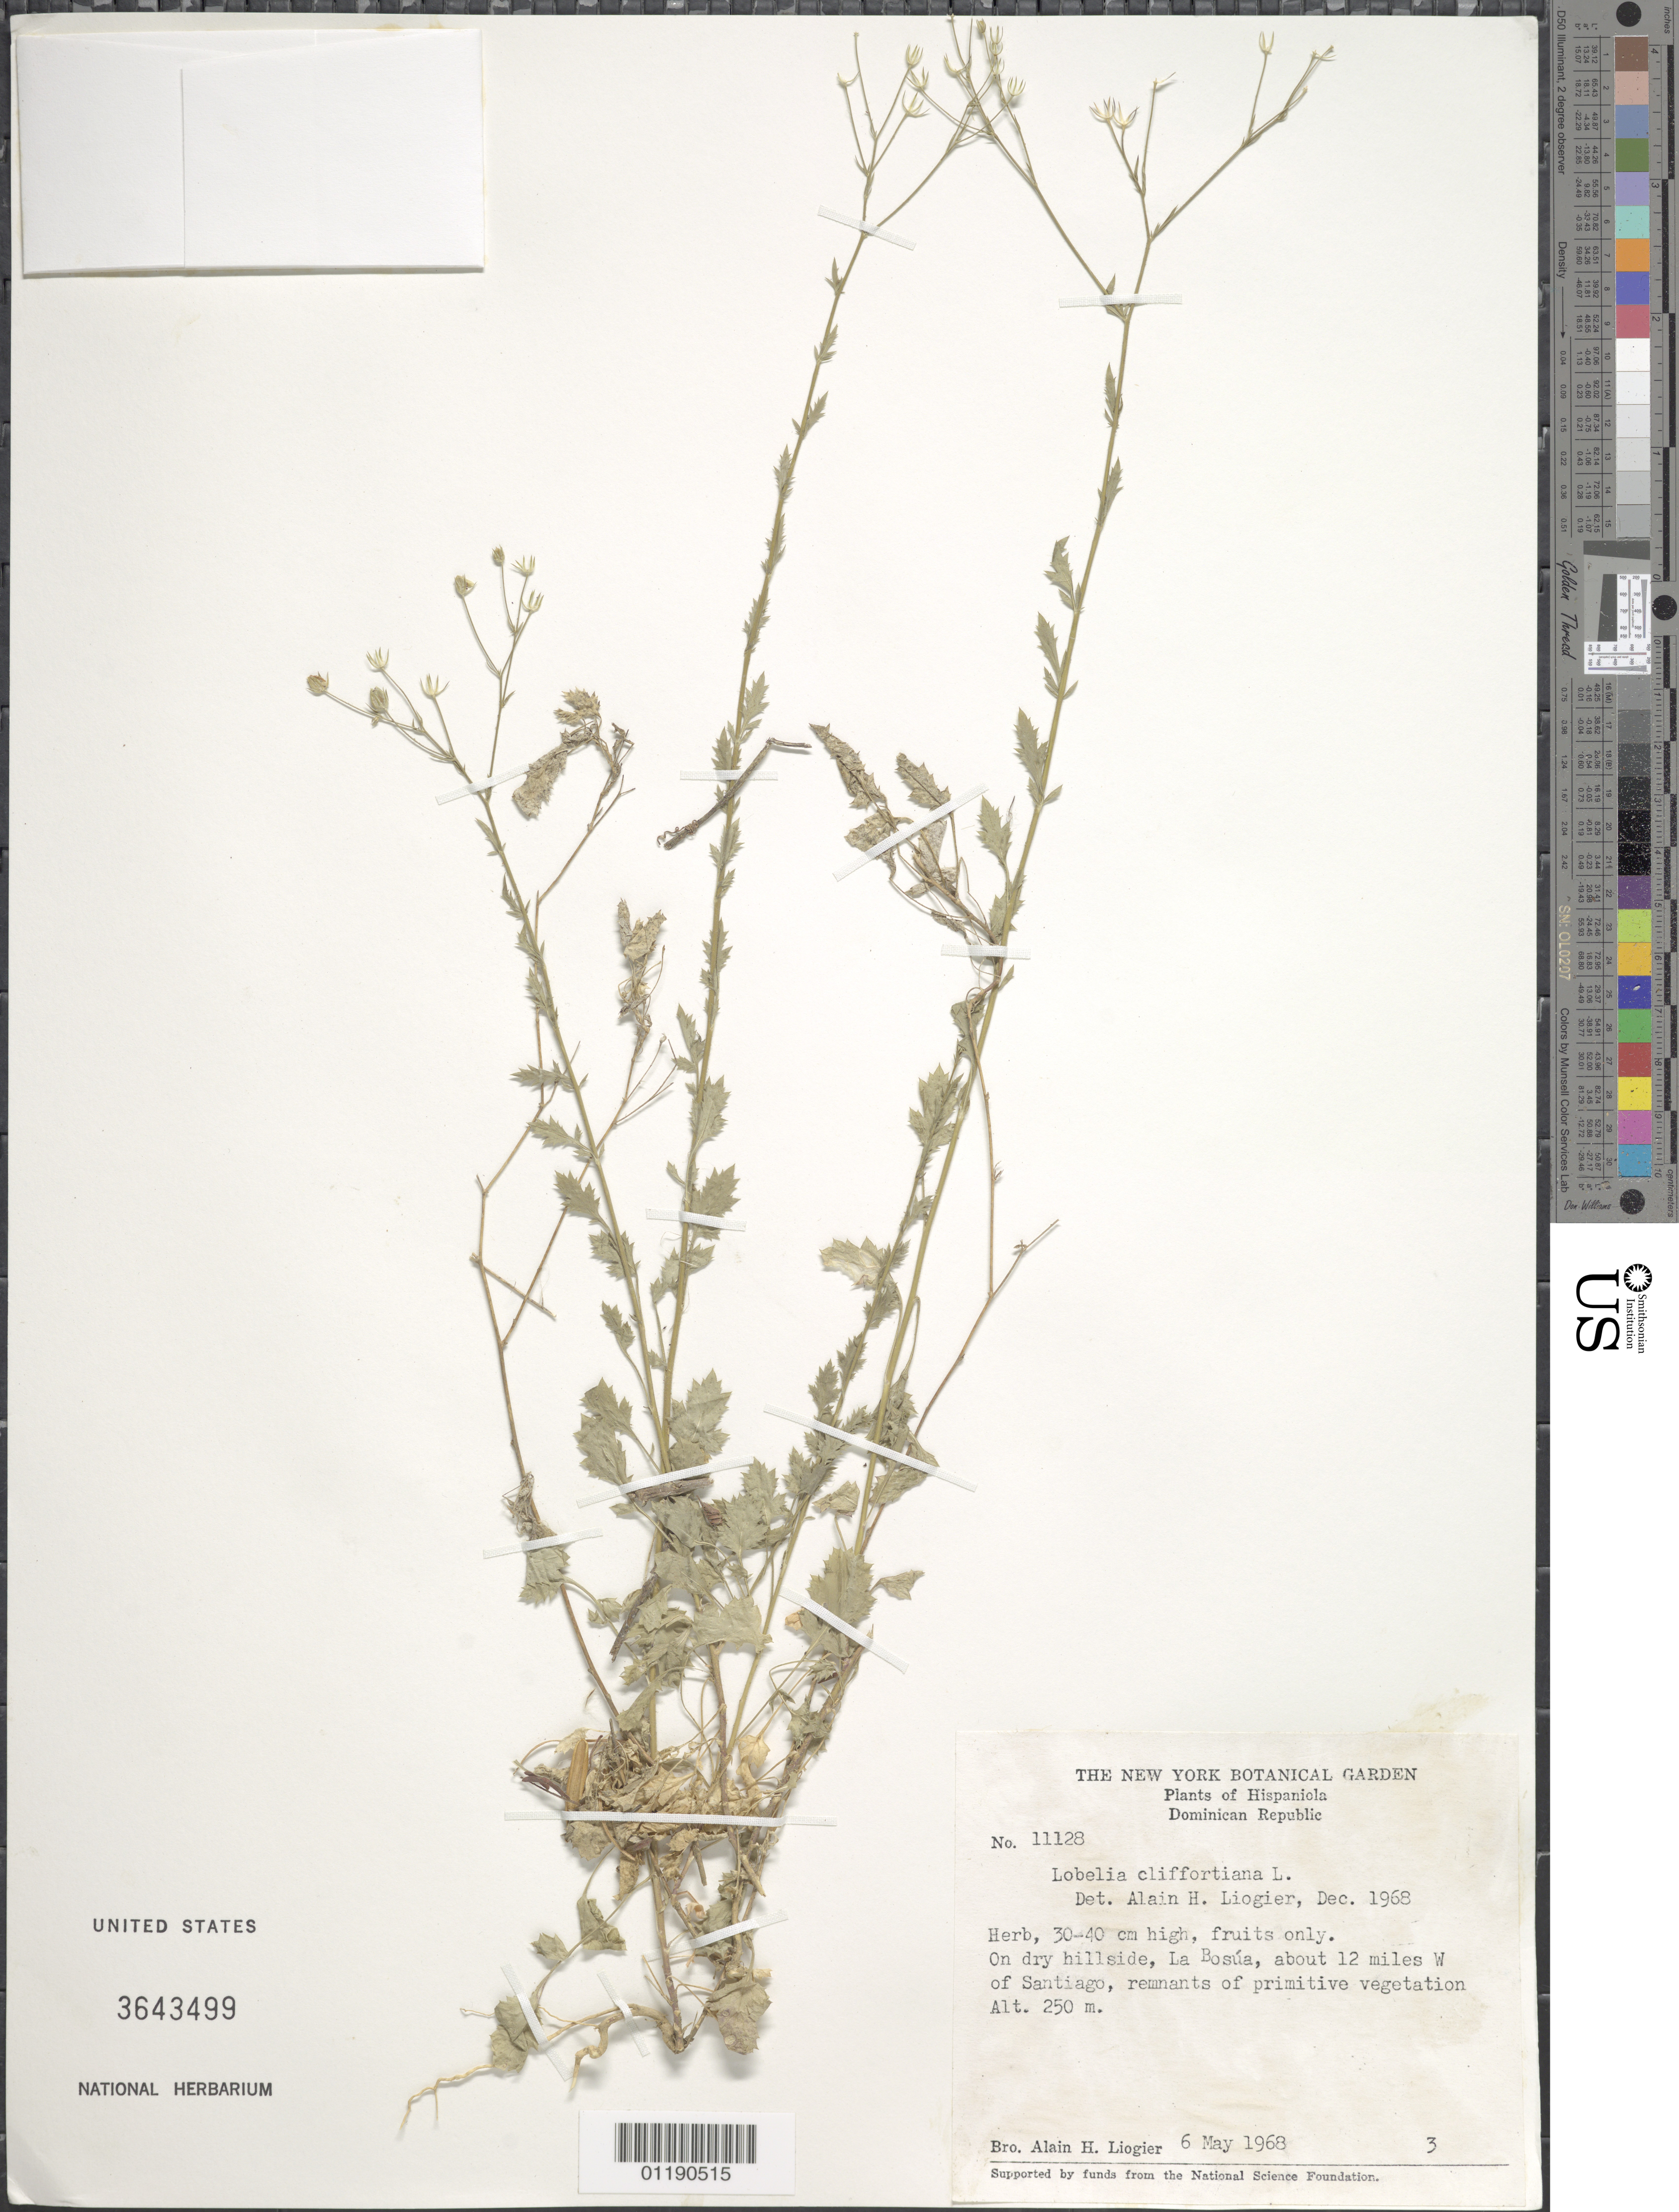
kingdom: Plantae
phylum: Tracheophyta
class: Magnoliopsida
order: Asterales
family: Campanulaceae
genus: Lobelia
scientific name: Lobelia cliffortiana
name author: L.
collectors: A. H. Liogier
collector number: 11128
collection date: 1968-05-06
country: Dominican Republic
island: Hispaniola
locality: La Bosua, about 12 miles W of Santiago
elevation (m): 250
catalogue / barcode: US 3643499